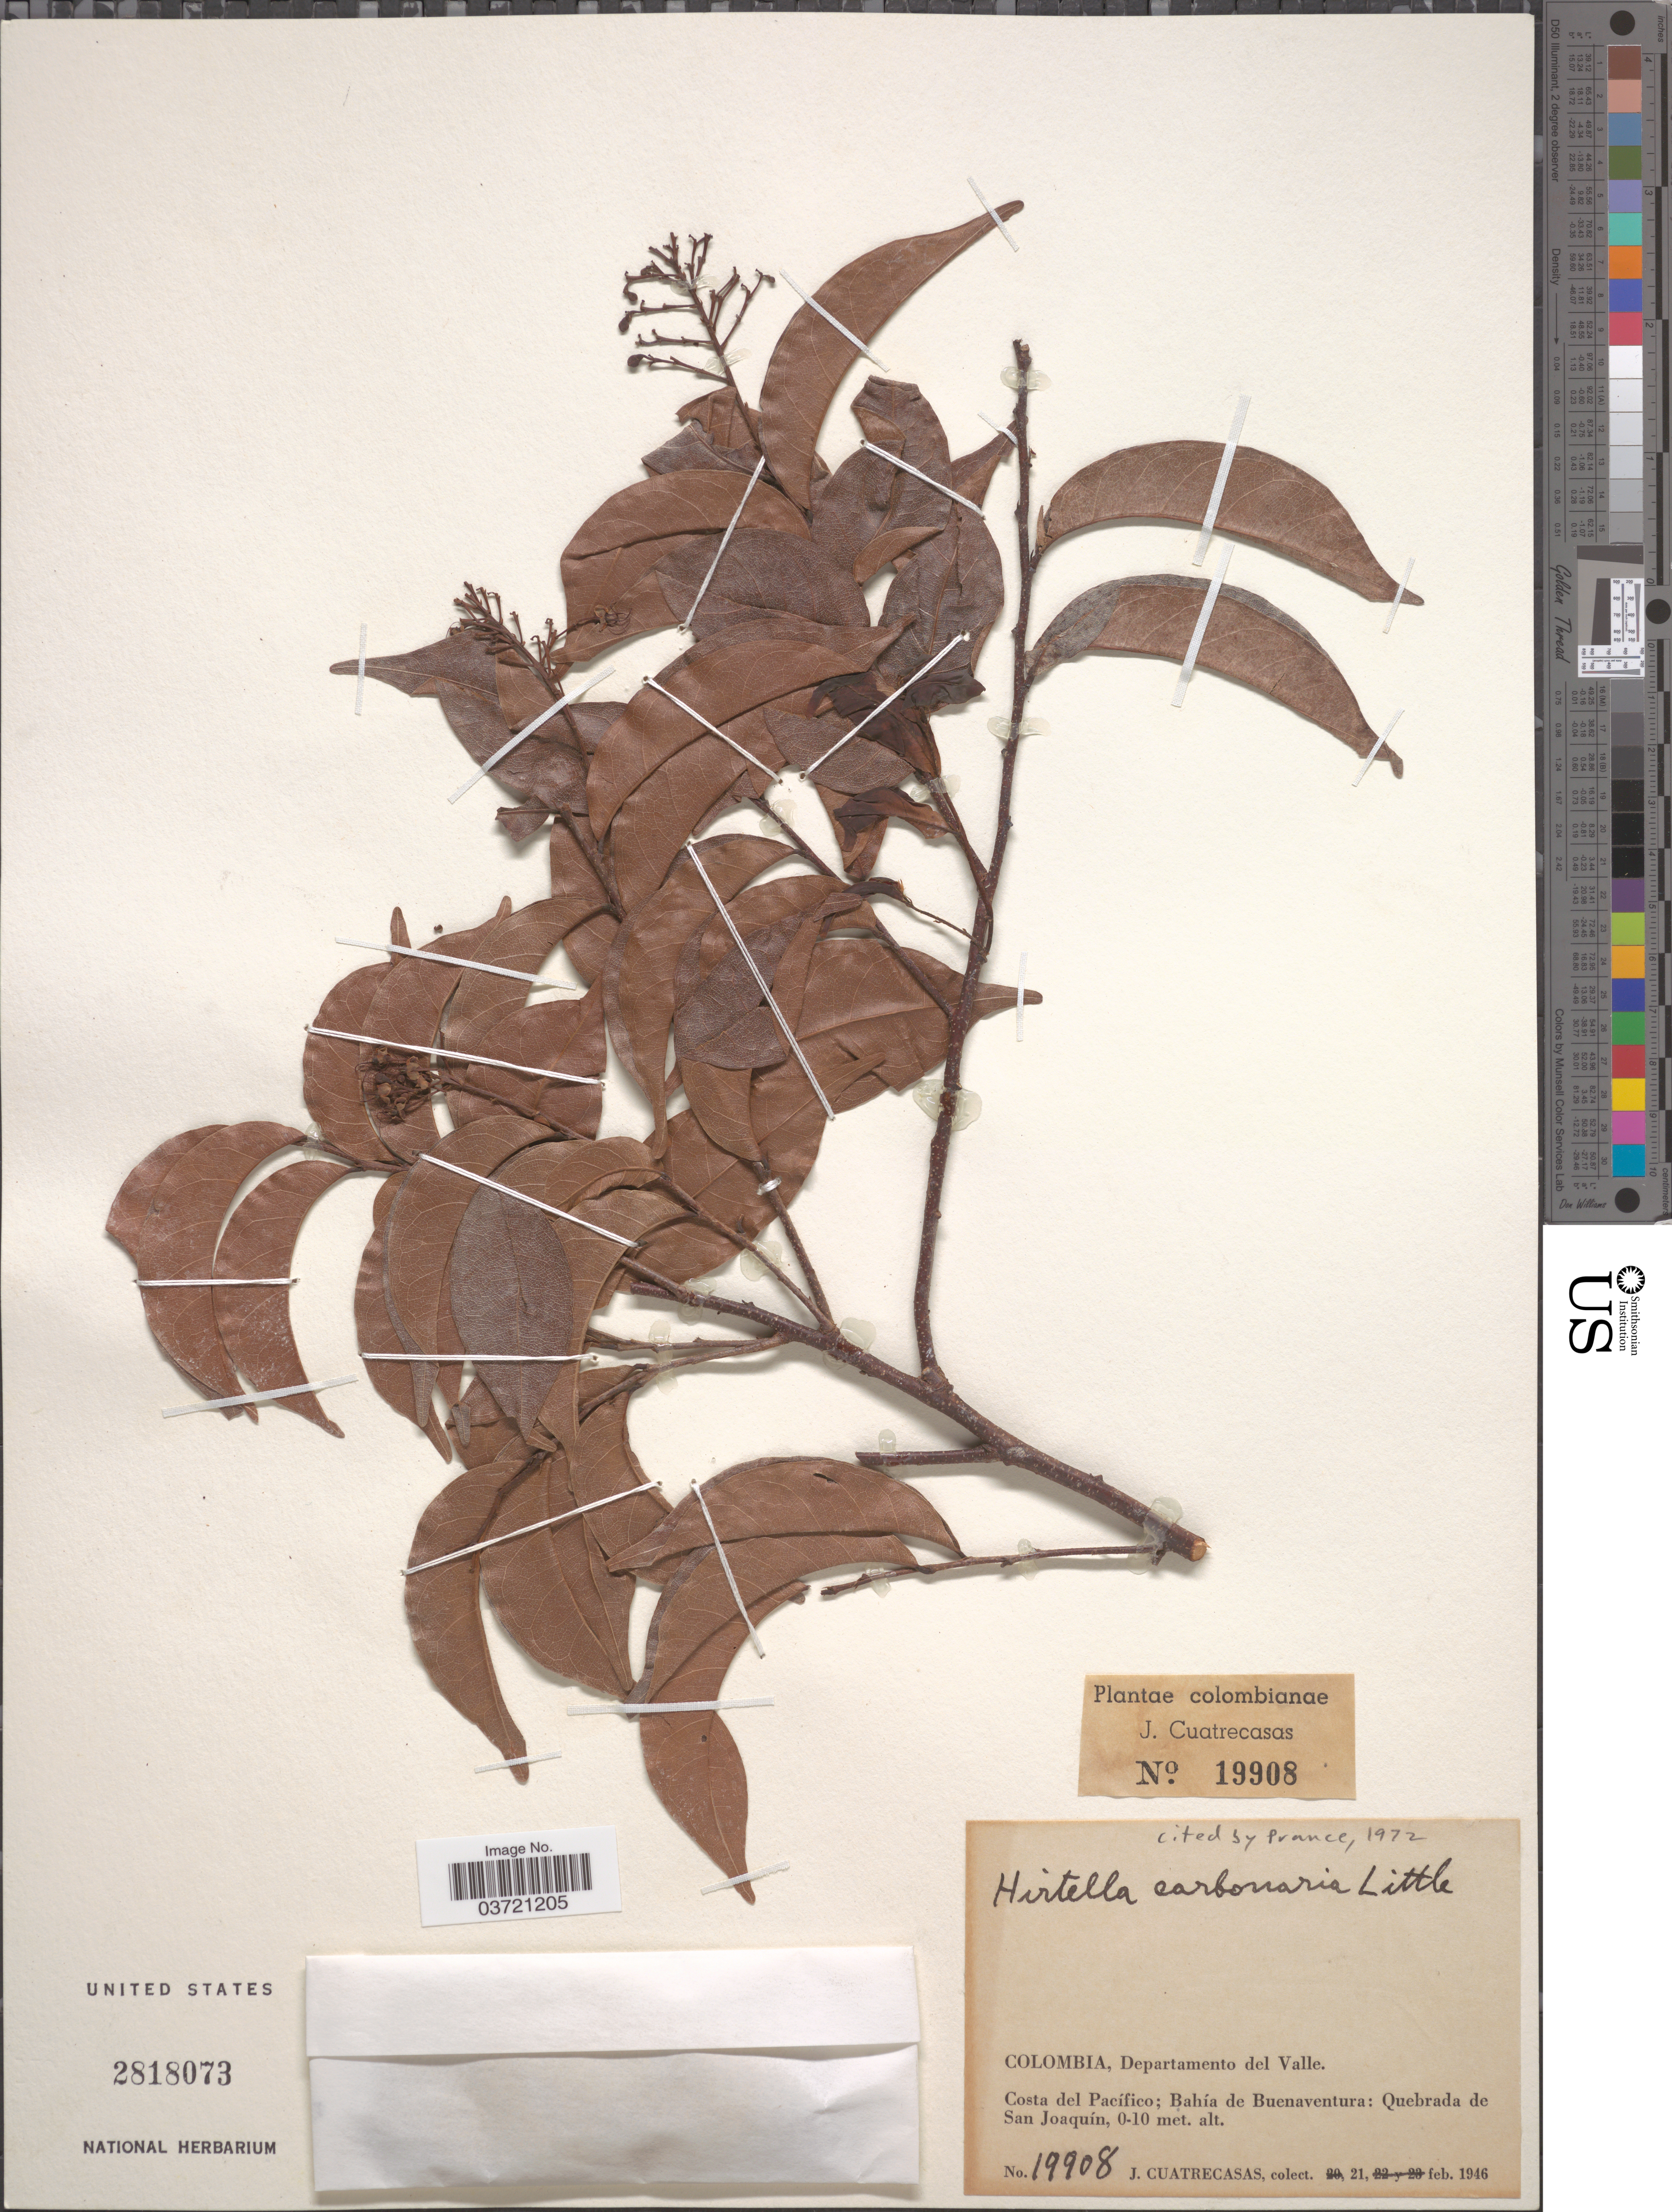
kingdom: Plantae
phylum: Tracheophyta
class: Magnoliopsida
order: Malpighiales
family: Chrysobalanaceae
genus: Hirtella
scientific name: Hirtella carbonaria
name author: Little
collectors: J. Cuatrecasas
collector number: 19908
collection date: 1946-02-21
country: Colombia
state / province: Valle del Cauca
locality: Departamento del Valle. Costa del Pacífico; Bahía de Buenaventura: Quebrada de San Joaquín.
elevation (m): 0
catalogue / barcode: US 2818073